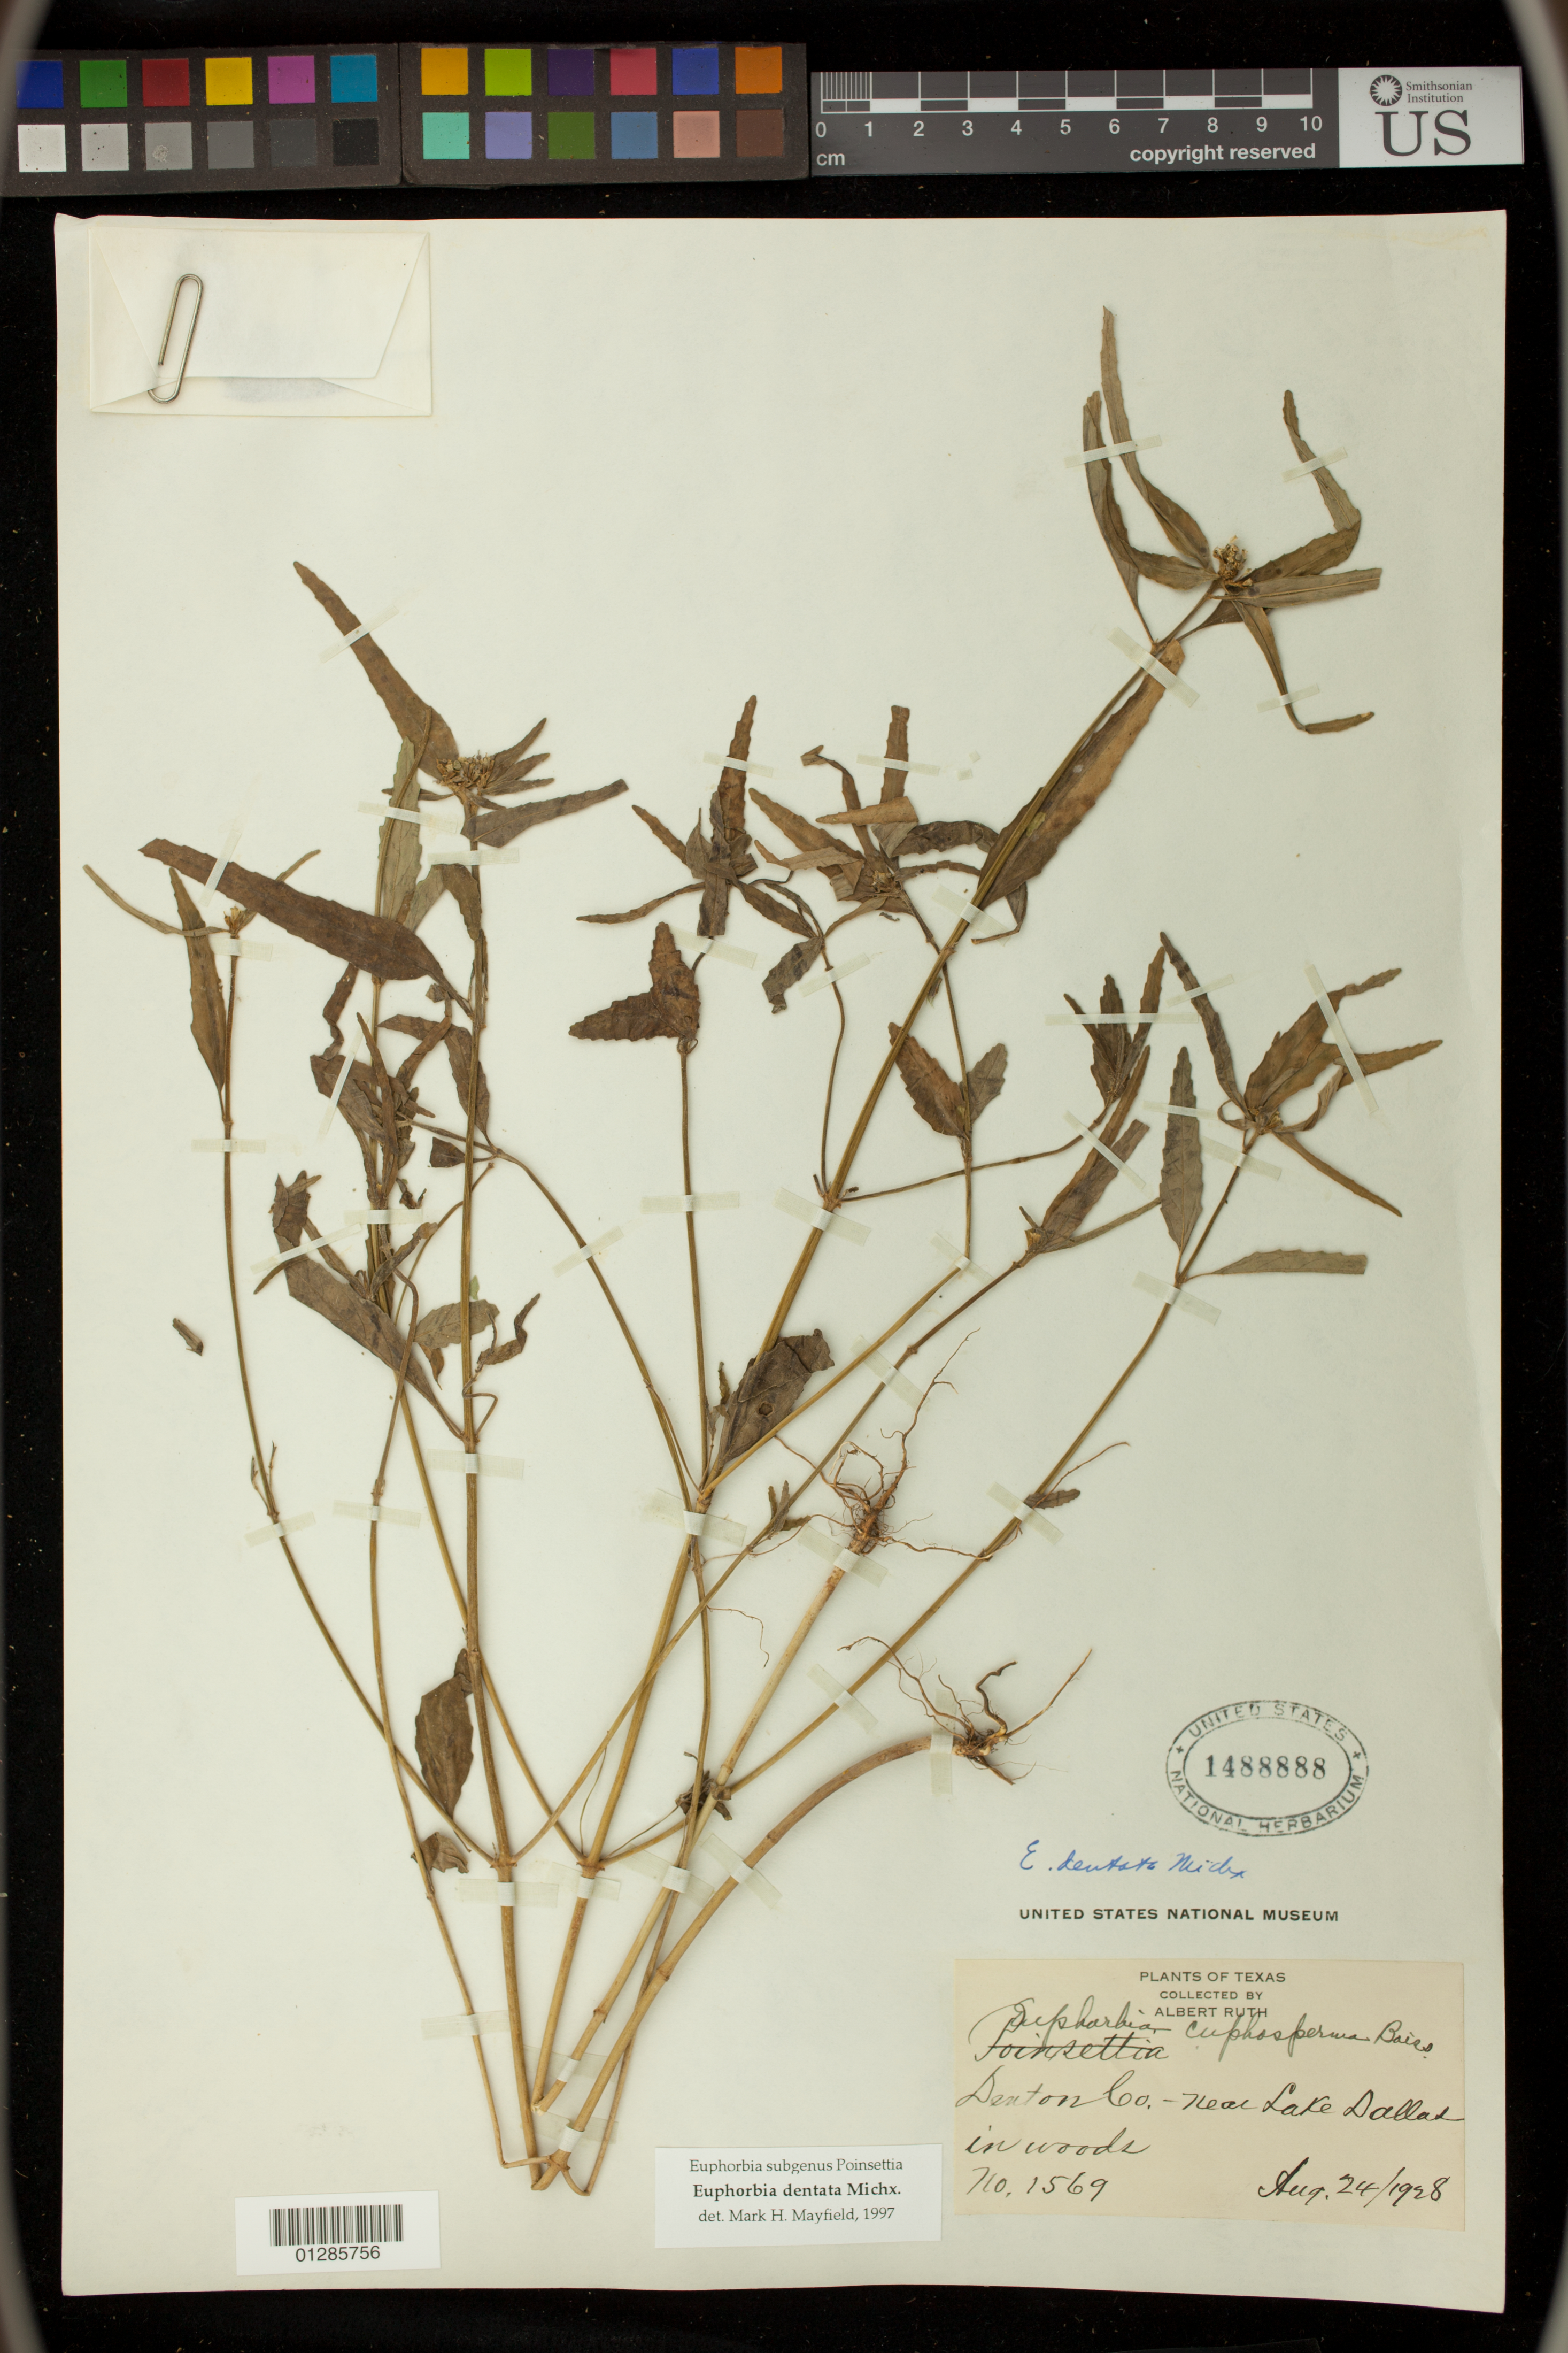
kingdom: Plantae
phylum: Tracheophyta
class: Magnoliopsida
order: Malpighiales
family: Euphorbiaceae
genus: Euphorbia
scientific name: Euphorbia dentata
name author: Michx.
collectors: A. Ruth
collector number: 1569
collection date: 1928-08-24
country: United States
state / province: Texas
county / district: Denton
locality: near Lake Dallas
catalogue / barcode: US 1488888